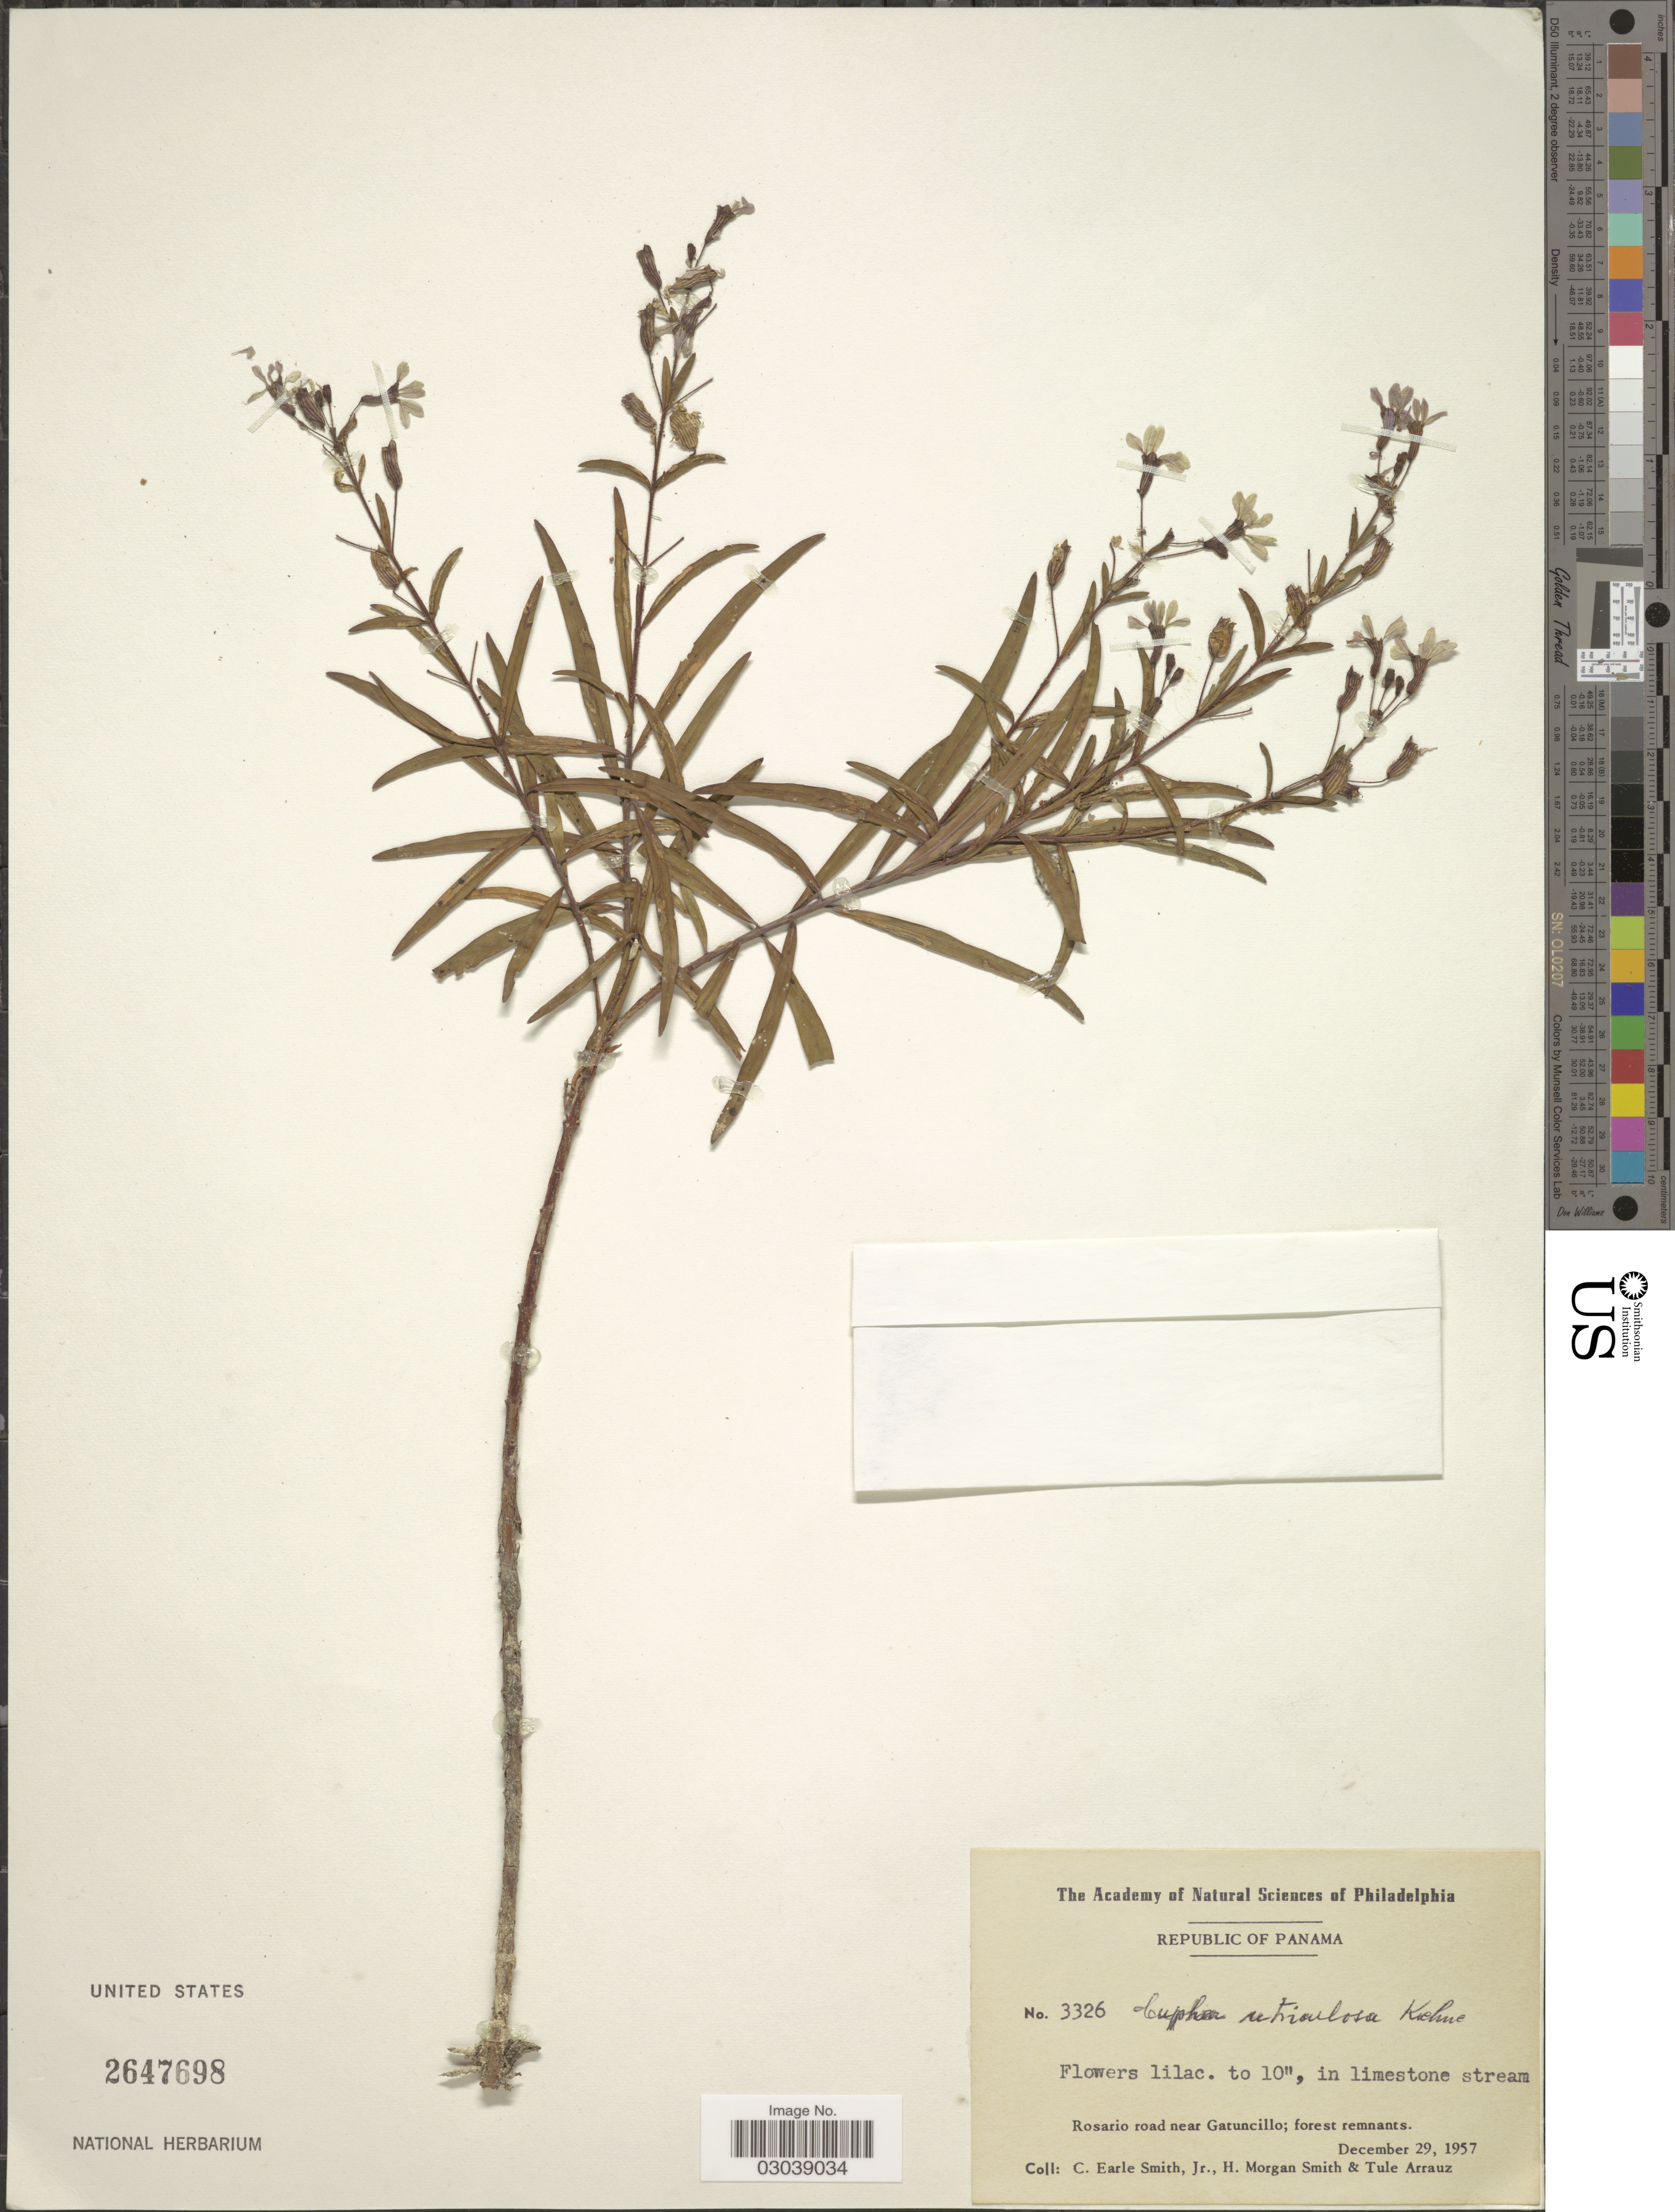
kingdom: Plantae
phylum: Tracheophyta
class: Magnoliopsida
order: Myrtales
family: Lythraceae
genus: Cuphea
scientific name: Cuphea utriculosa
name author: Koehne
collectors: C. E. Smith Jr., H. M. Smith & T. Arrauz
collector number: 3326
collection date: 1957-12-29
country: Panama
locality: Rosario road near Gatuncillo.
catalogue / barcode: US 2647698